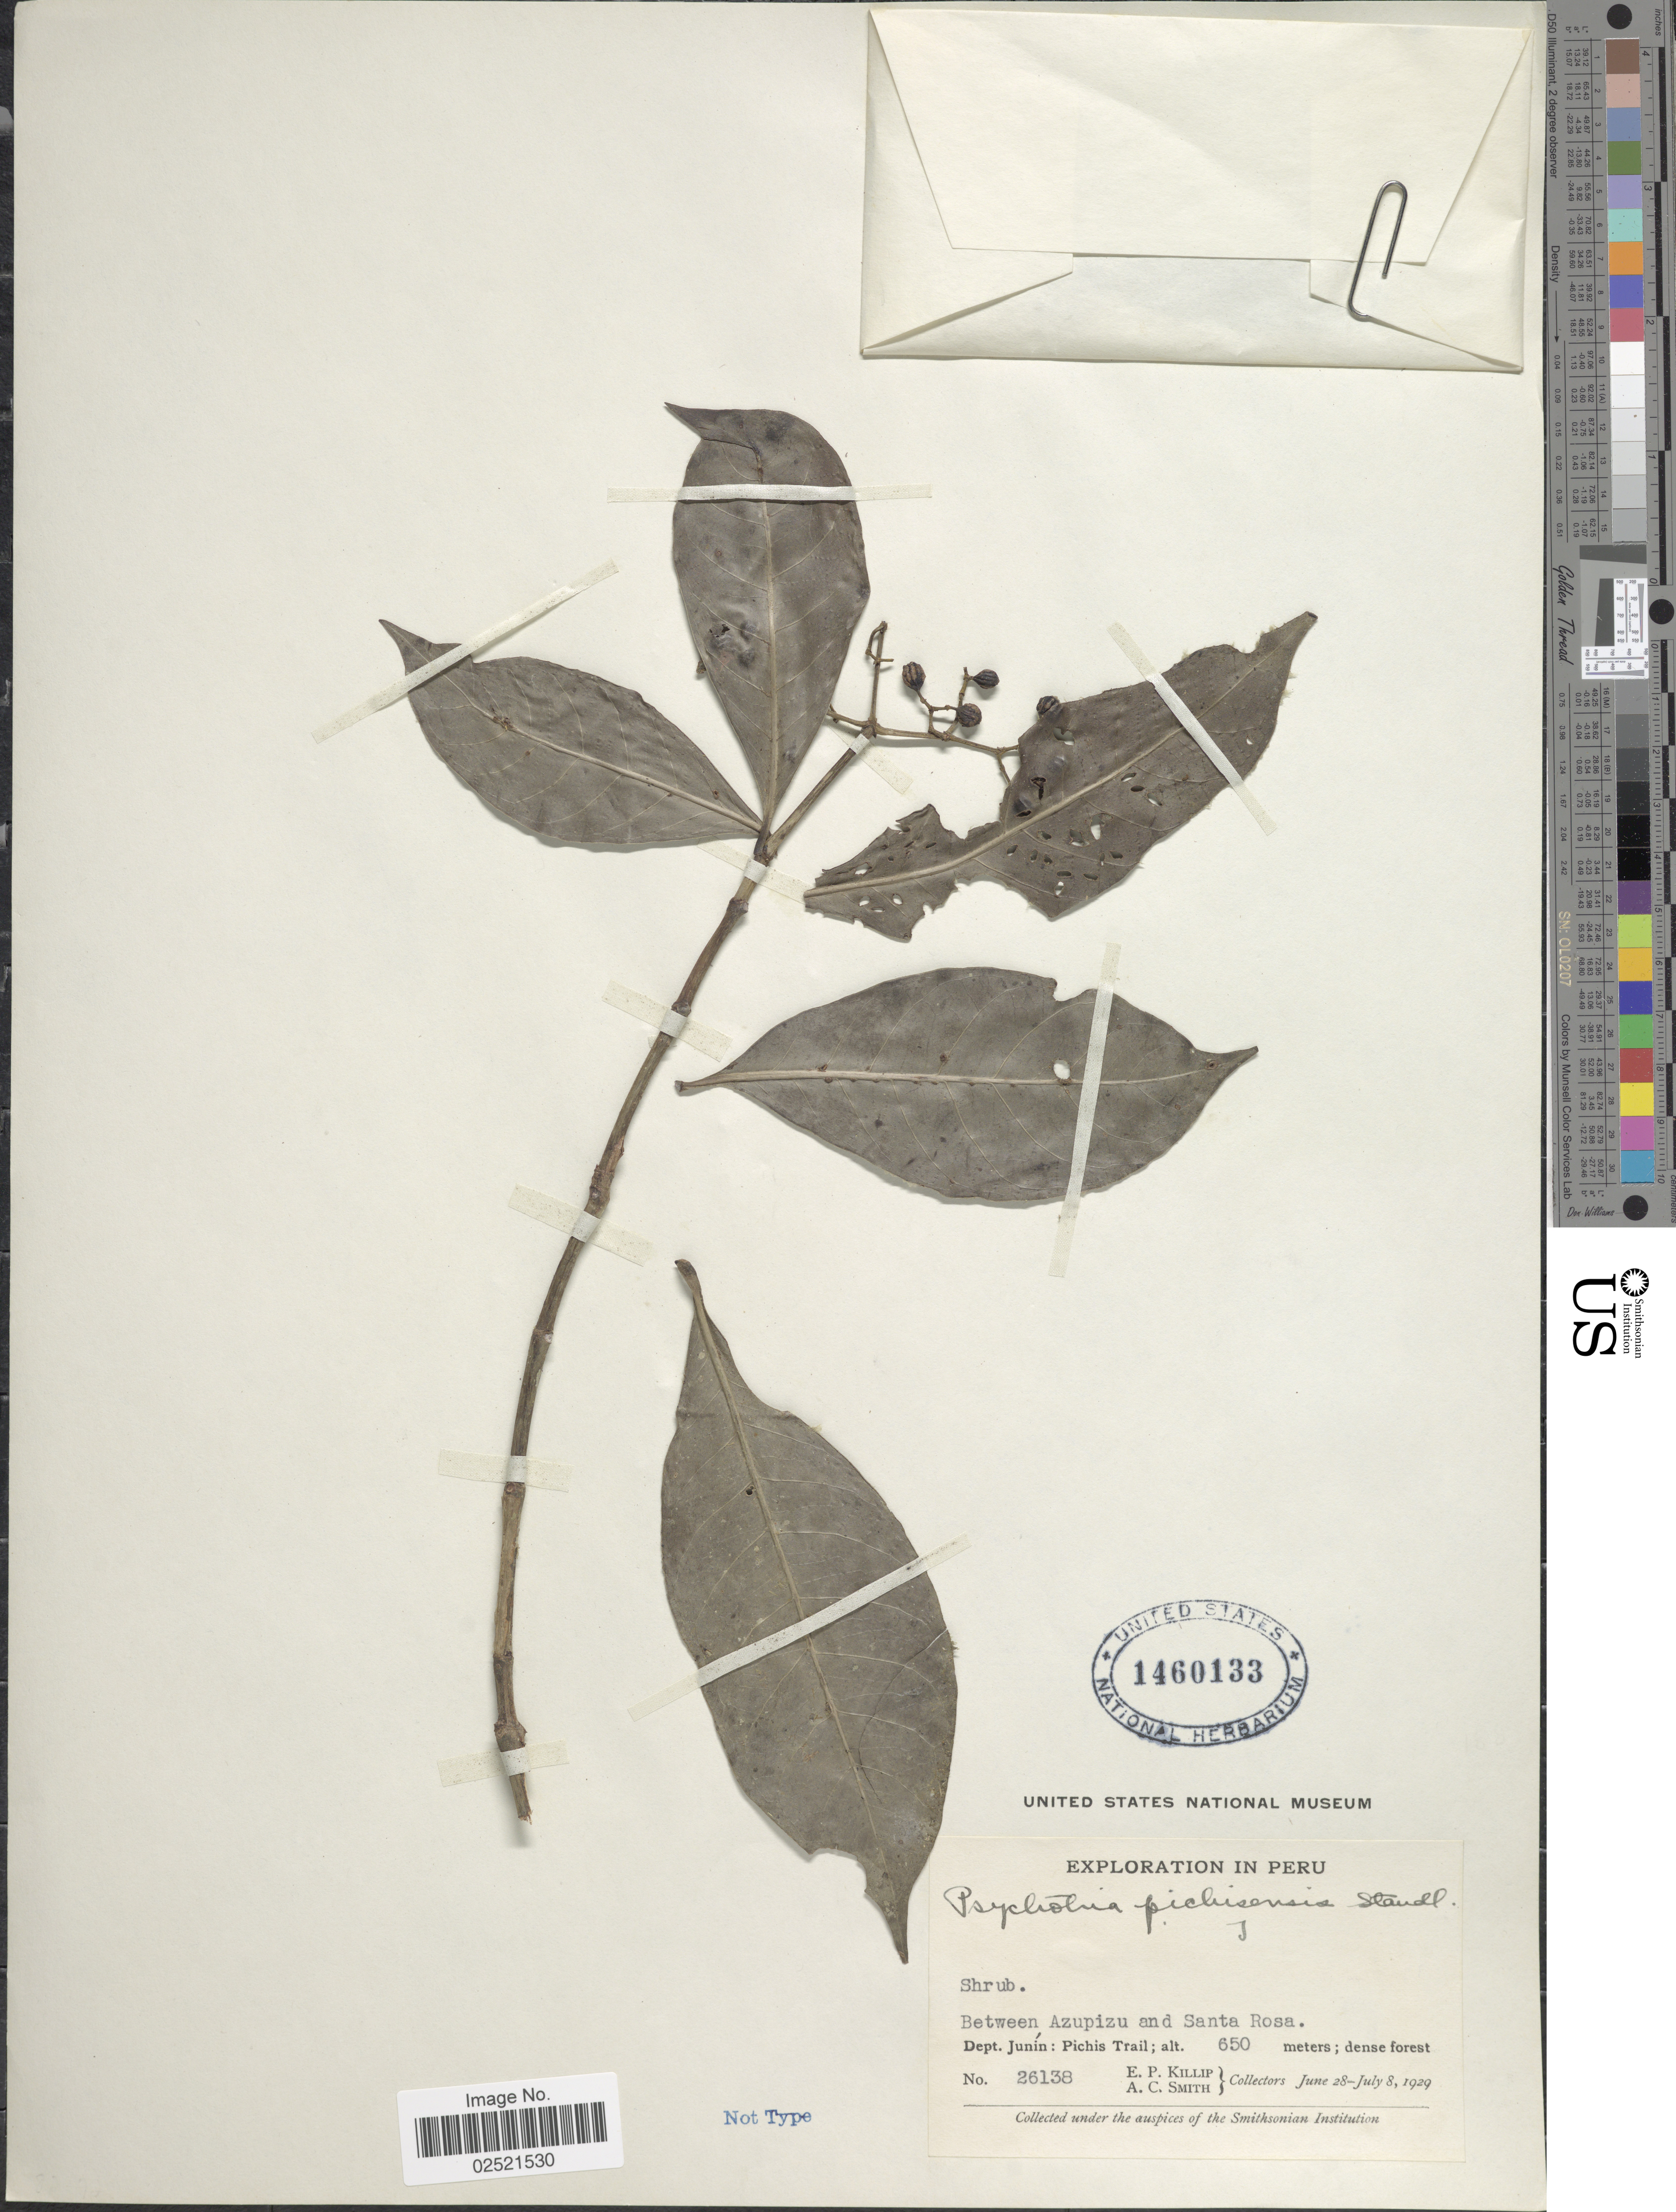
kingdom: Plantae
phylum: Tracheophyta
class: Magnoliopsida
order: Gentianales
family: Rubiaceae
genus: Psychotria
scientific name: Psychotria pichisensis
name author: Standl.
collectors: E. P. Killip & A. C. Smith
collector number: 26138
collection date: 1929-06-28/1929-07-08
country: Peru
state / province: Junín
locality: Between Azupizu and Santa Rosa, Pichis Trail.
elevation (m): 650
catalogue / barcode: US 1460133